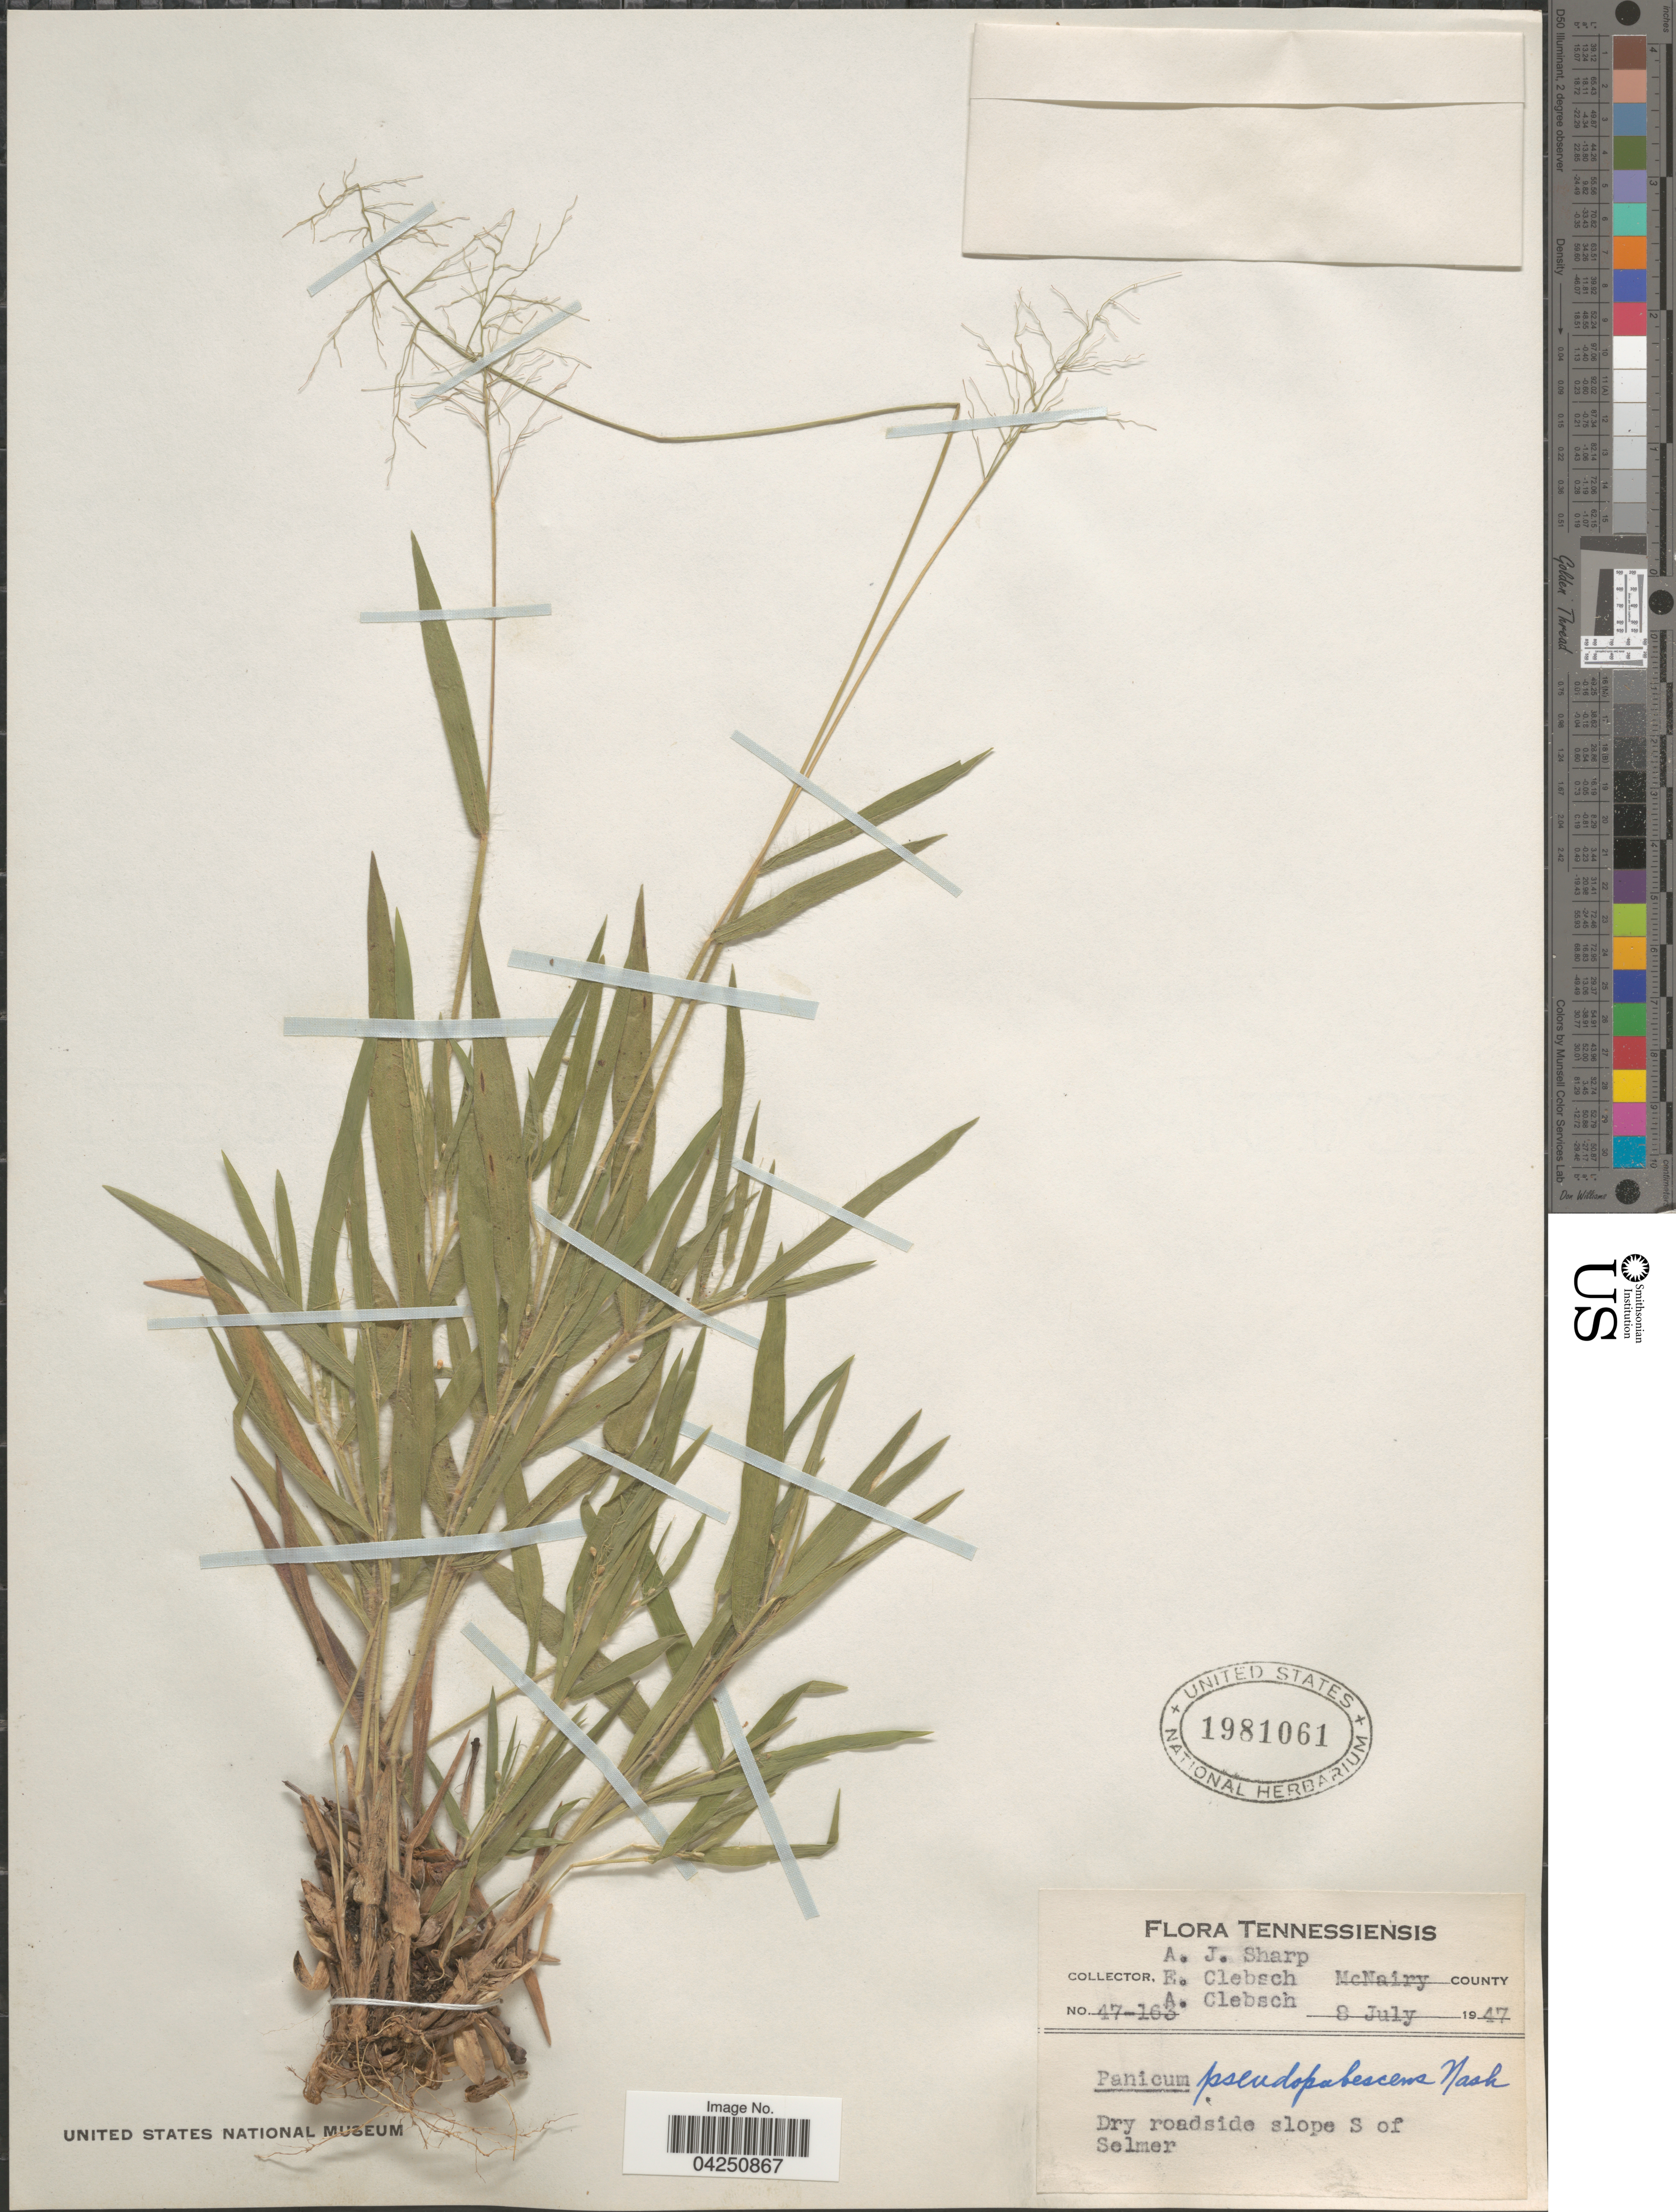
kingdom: Plantae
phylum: Tracheophyta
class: Liliopsida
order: Poales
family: Poaceae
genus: Dichanthelium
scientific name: Dichanthelium acuminatum var. acuminatum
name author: (Sw.) Gould & C.A. Clark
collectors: A. J. Sharp, E. Clebsch & A. Clebsch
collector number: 47-163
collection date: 1947-07-08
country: United States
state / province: Tennessee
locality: McNairy County. Dry roadside slope S of Selmer.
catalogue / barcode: US 1981061